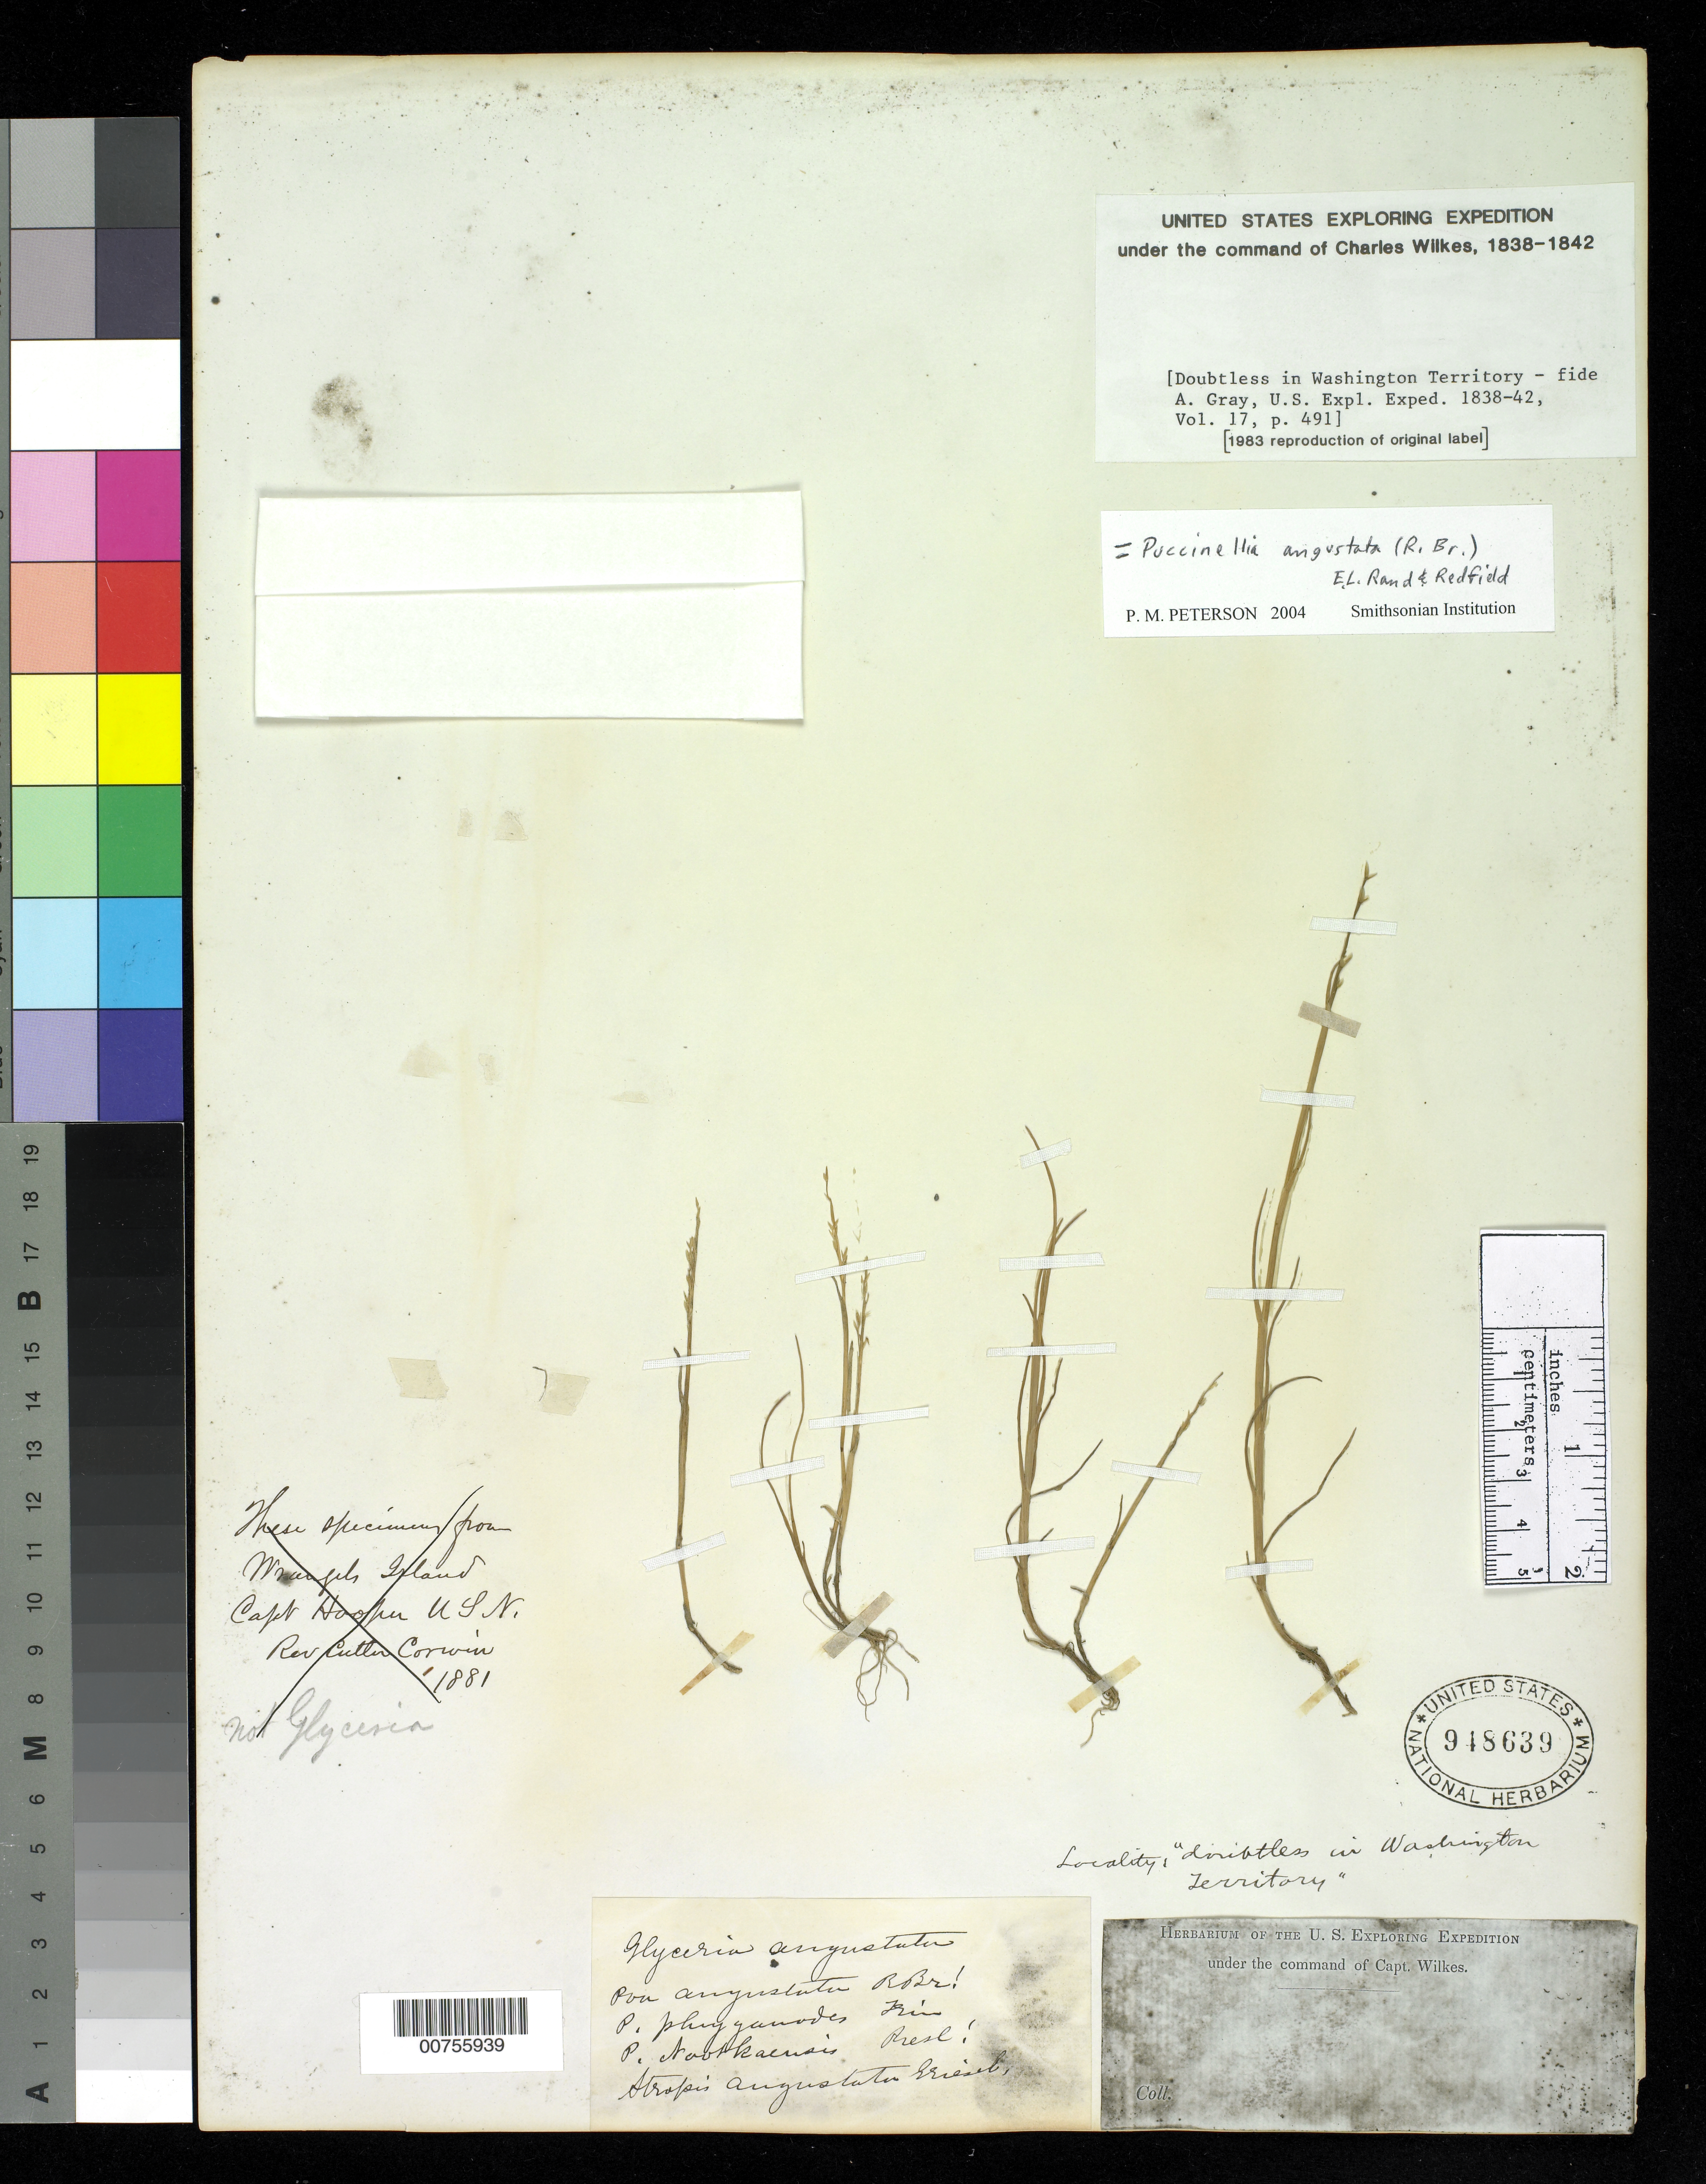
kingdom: Plantae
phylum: Tracheophyta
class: Liliopsida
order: Poales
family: Poaceae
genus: Puccinellia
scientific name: Puccinellia angustata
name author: (R. Br.) Nash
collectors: Wilkes Explor. Exped.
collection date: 1838/1842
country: United States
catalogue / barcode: US 948639